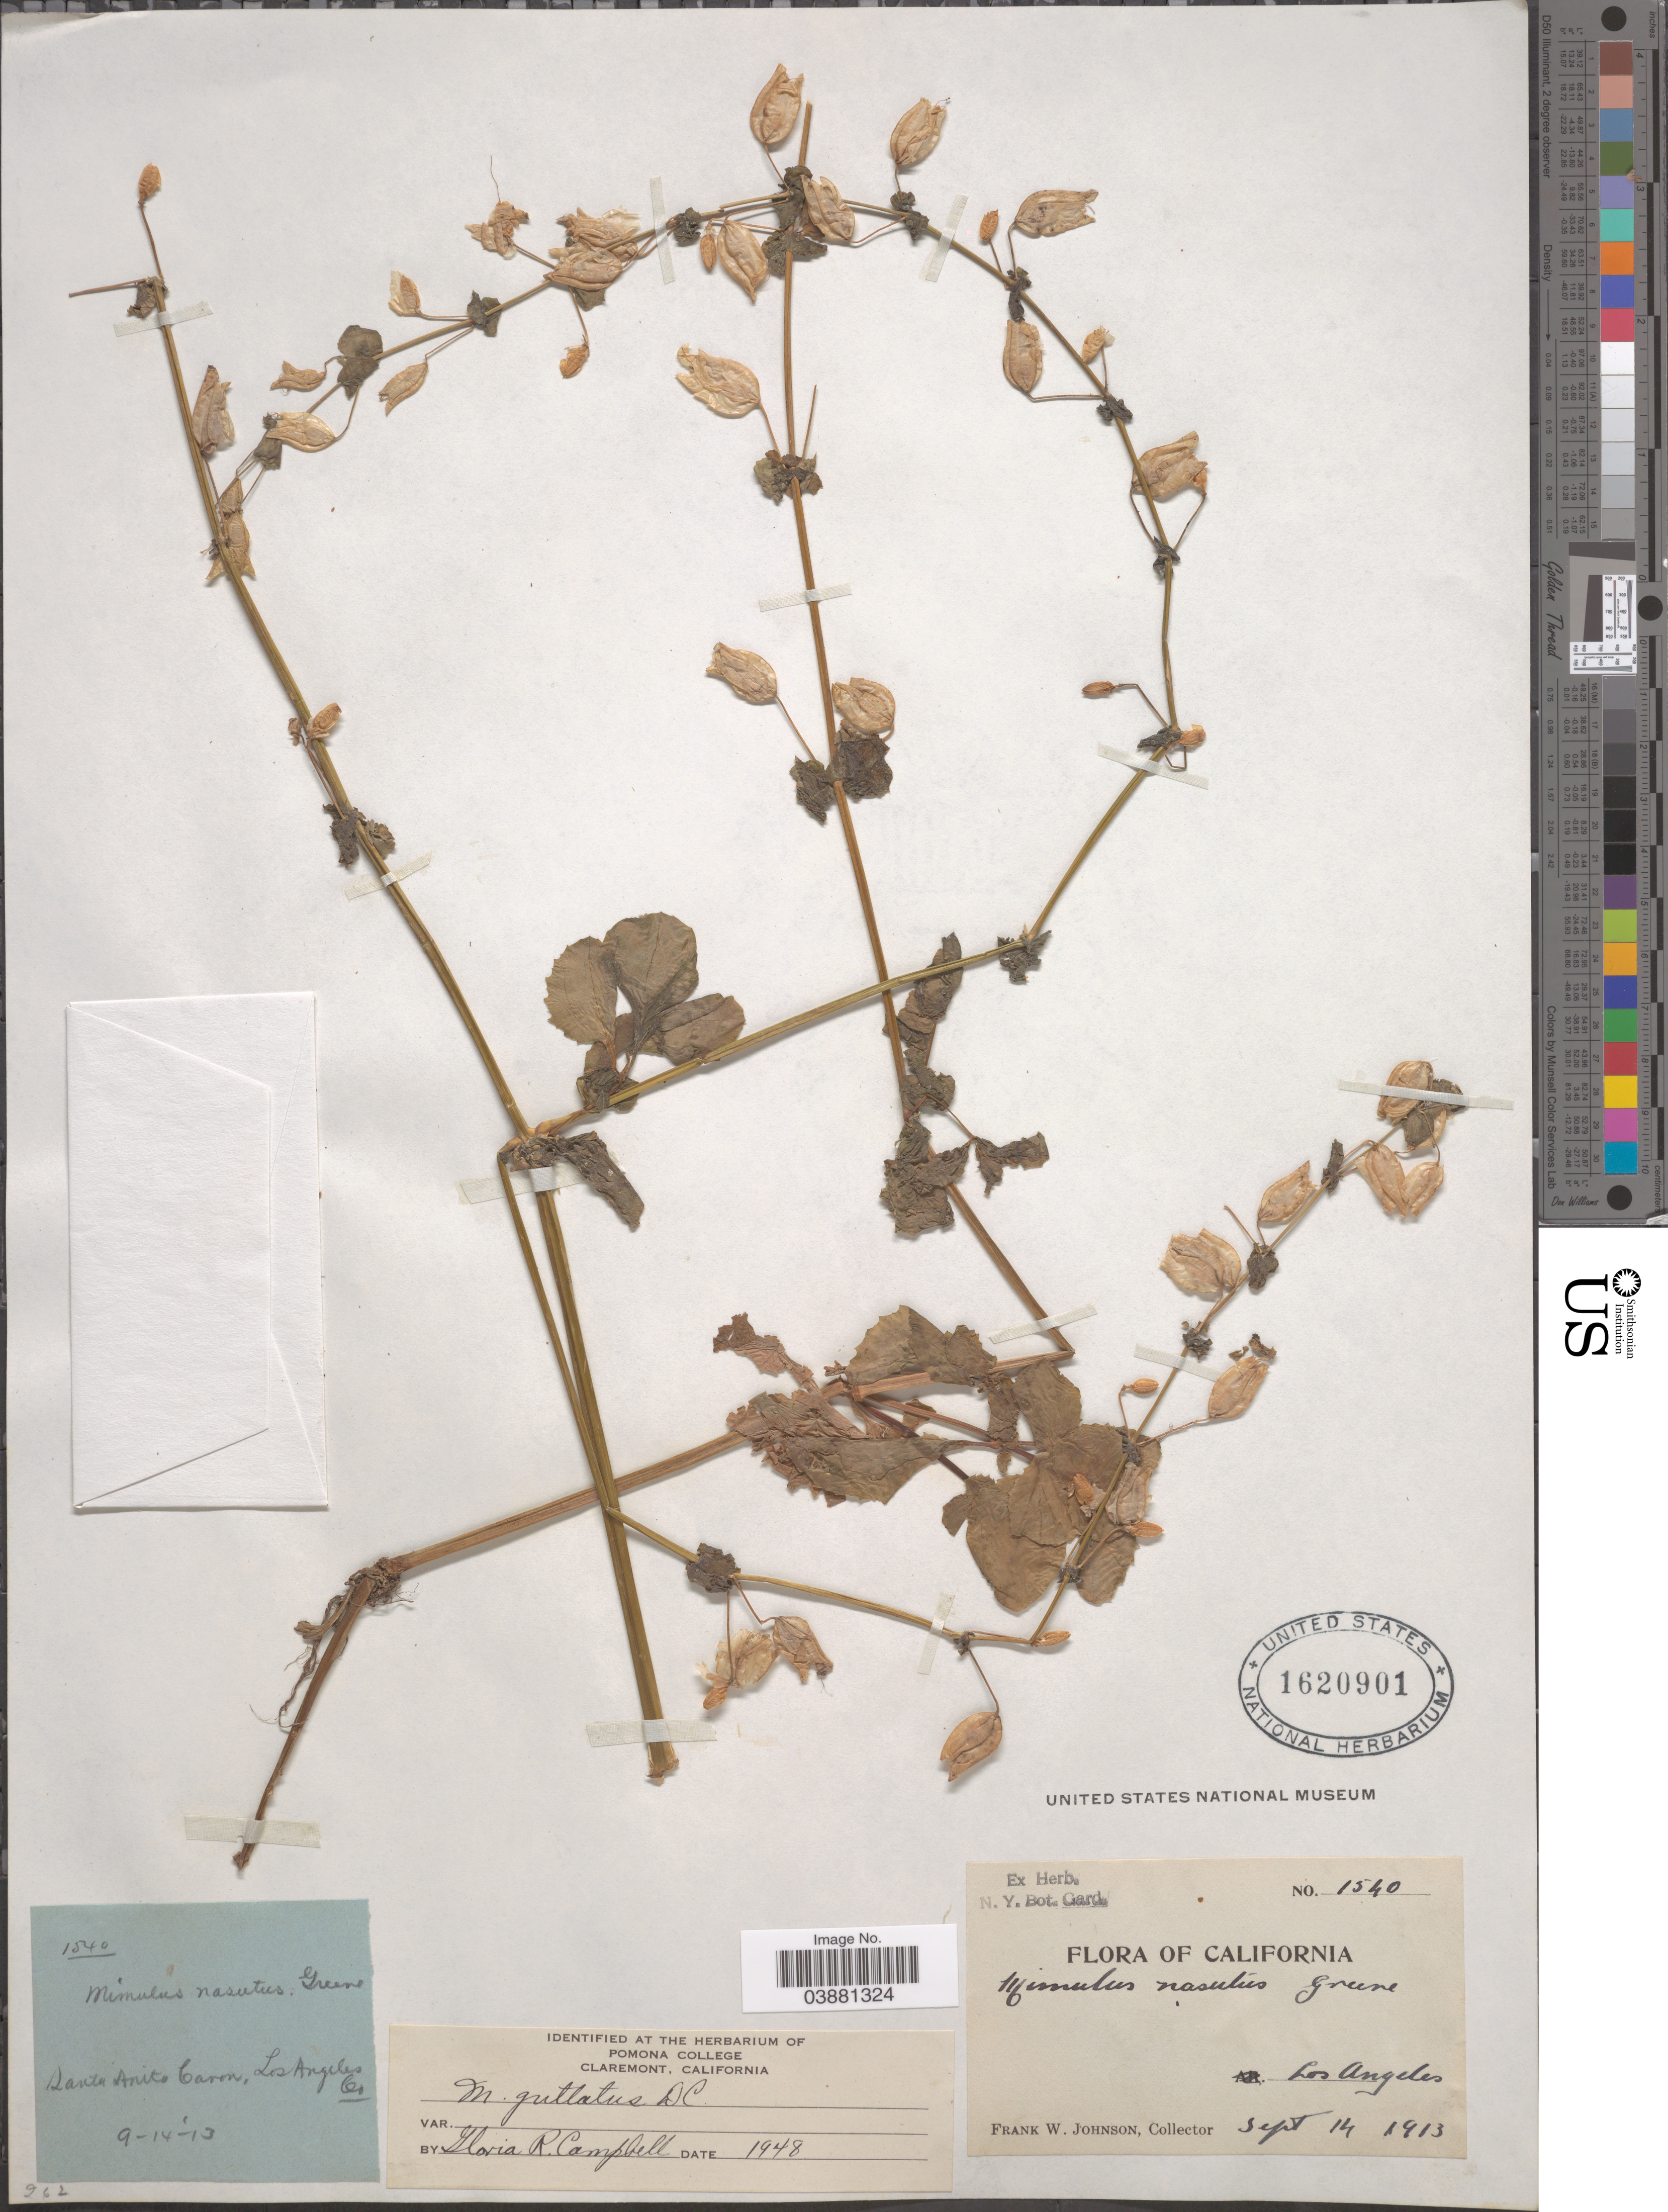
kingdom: Plantae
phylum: Tracheophyta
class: Magnoliopsida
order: Lamiales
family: Phrymaceae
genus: Mimulus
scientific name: Mimulus guttatus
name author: DC.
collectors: F. W. Johnson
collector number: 1540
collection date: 1913-09-14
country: United States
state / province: California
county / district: Los Angeles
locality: Los Angeles. Santa Anita Canon.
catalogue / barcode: US 1620901